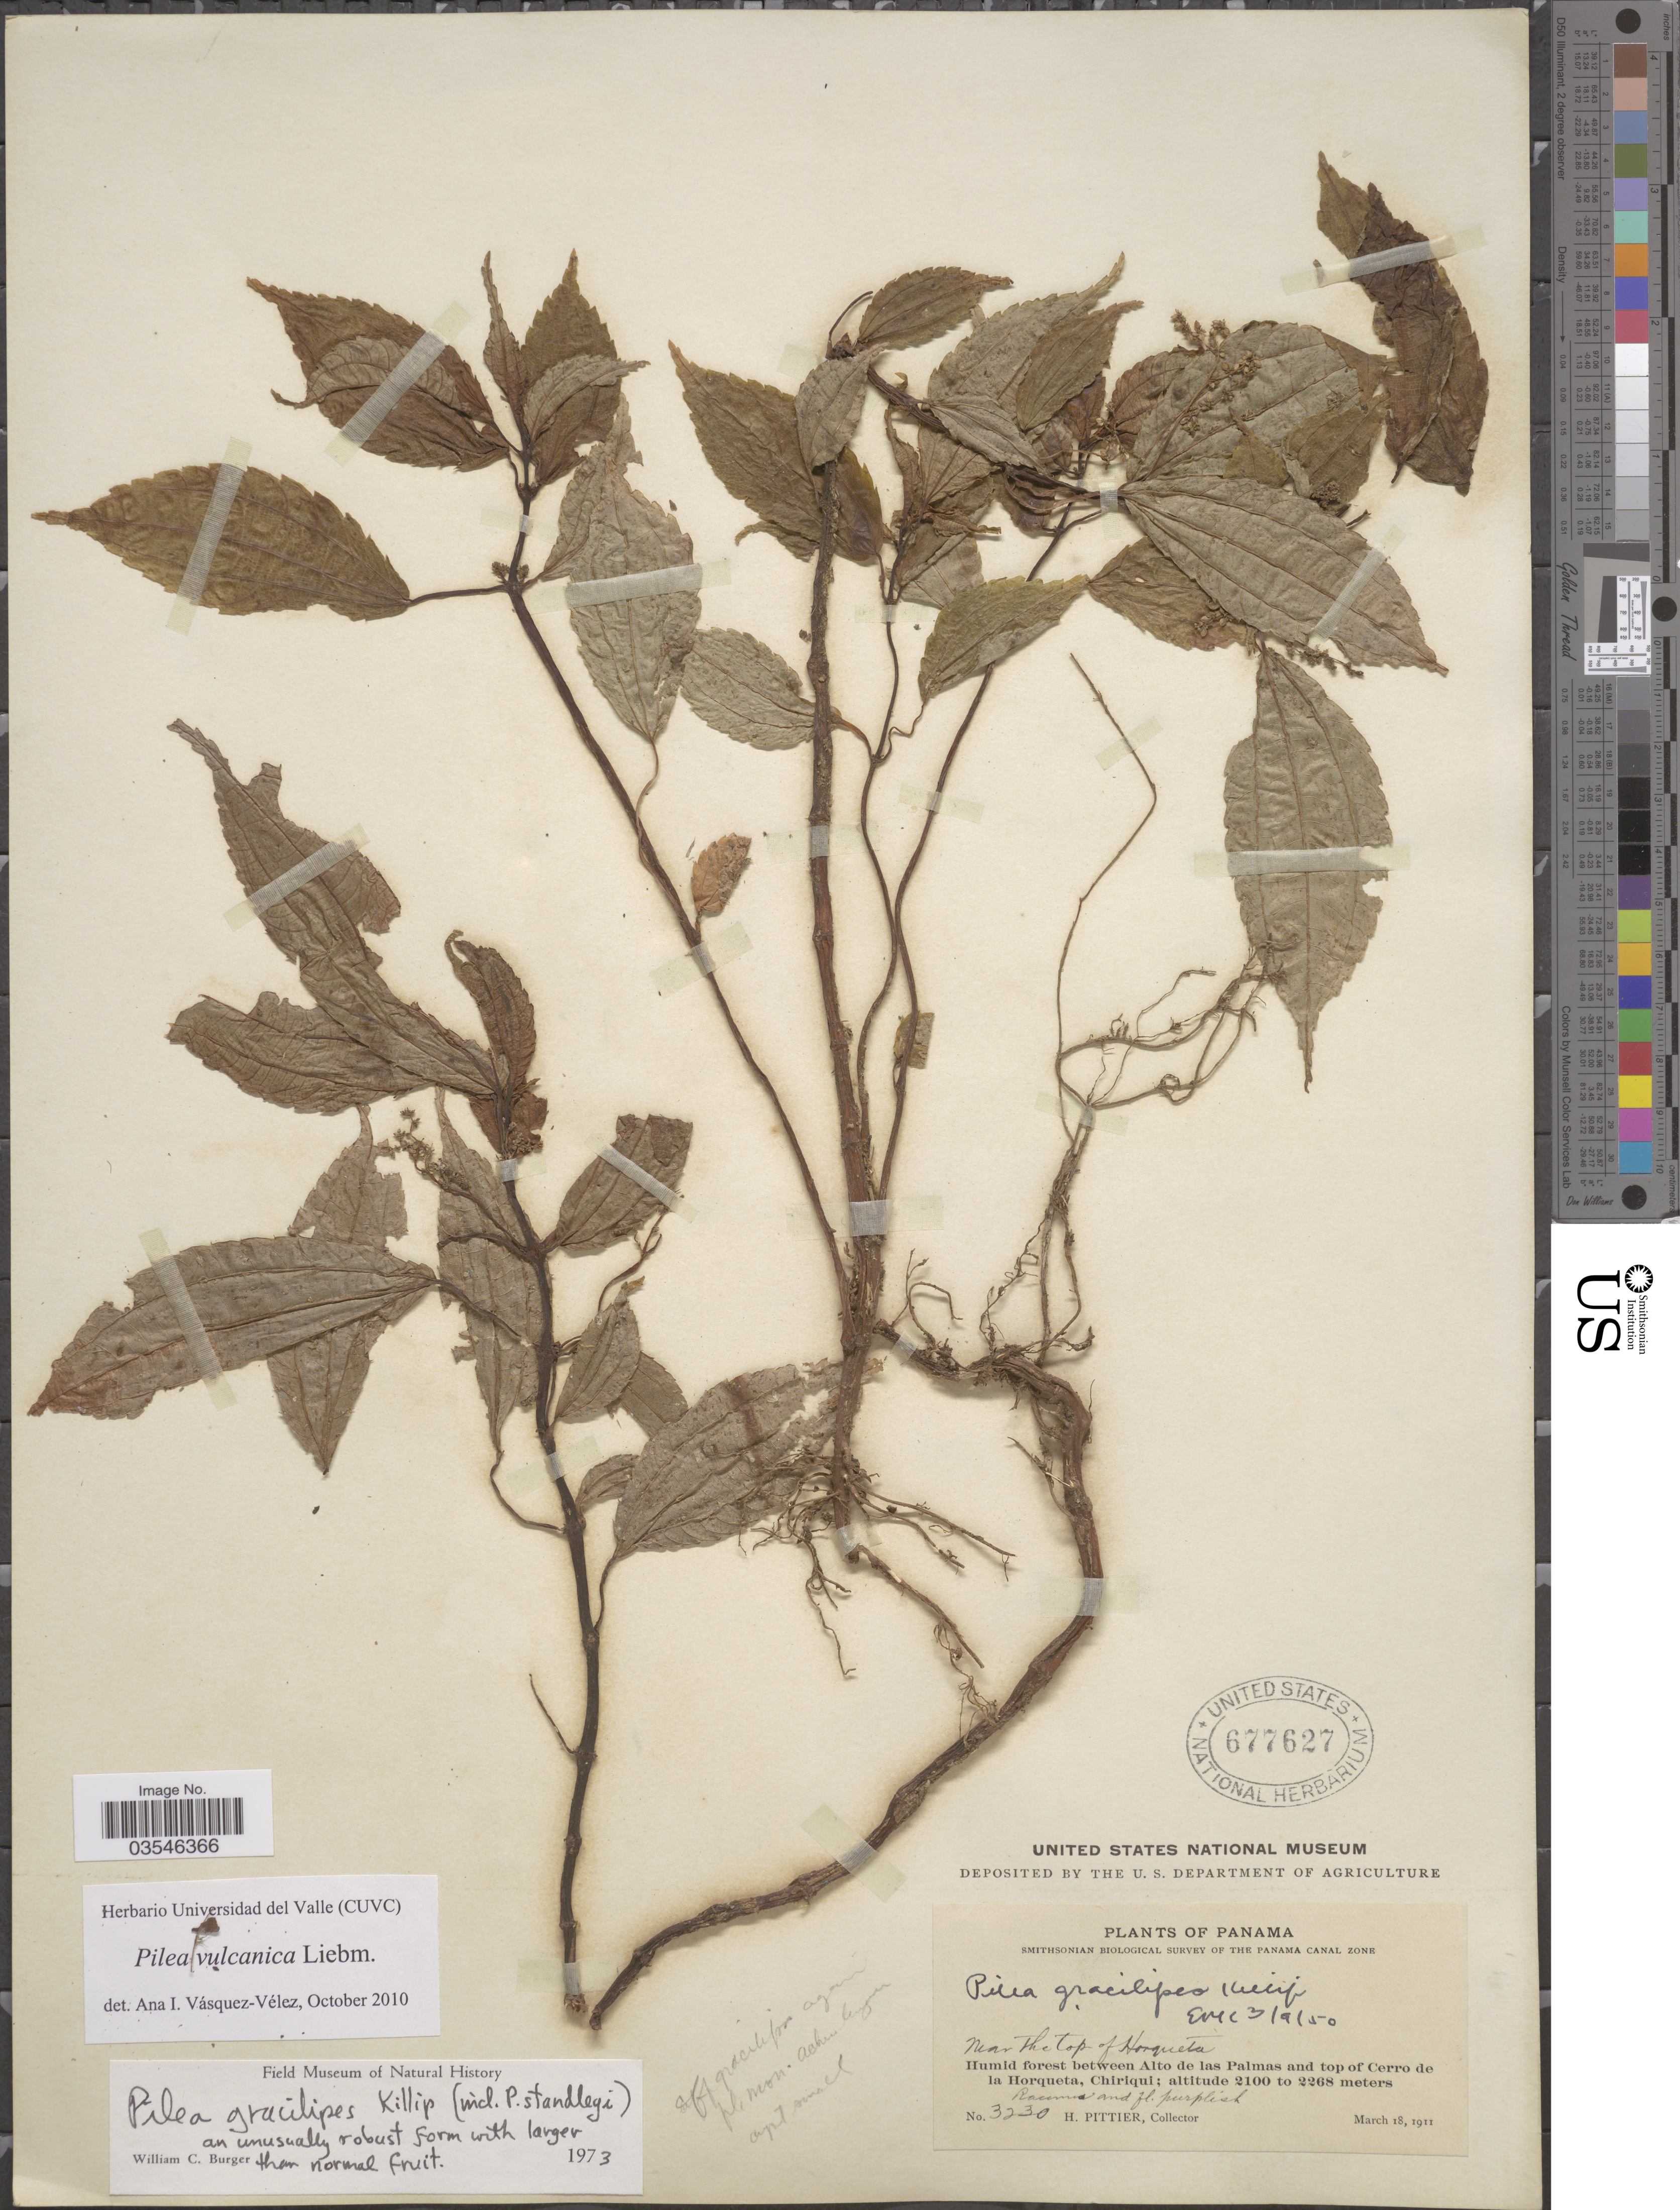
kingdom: Plantae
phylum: Tracheophyta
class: Magnoliopsida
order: Rosales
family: Urticaceae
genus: Pilea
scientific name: Pilea vulcanica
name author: Liebm.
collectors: H. F. Pittier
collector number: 3230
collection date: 1911-03-18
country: Panama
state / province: Chiriqui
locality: Near The Top of Horqueta. Humid forest between Alto de las Palmas and top of Cerro de la Horqueta.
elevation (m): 2100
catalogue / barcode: US 677627